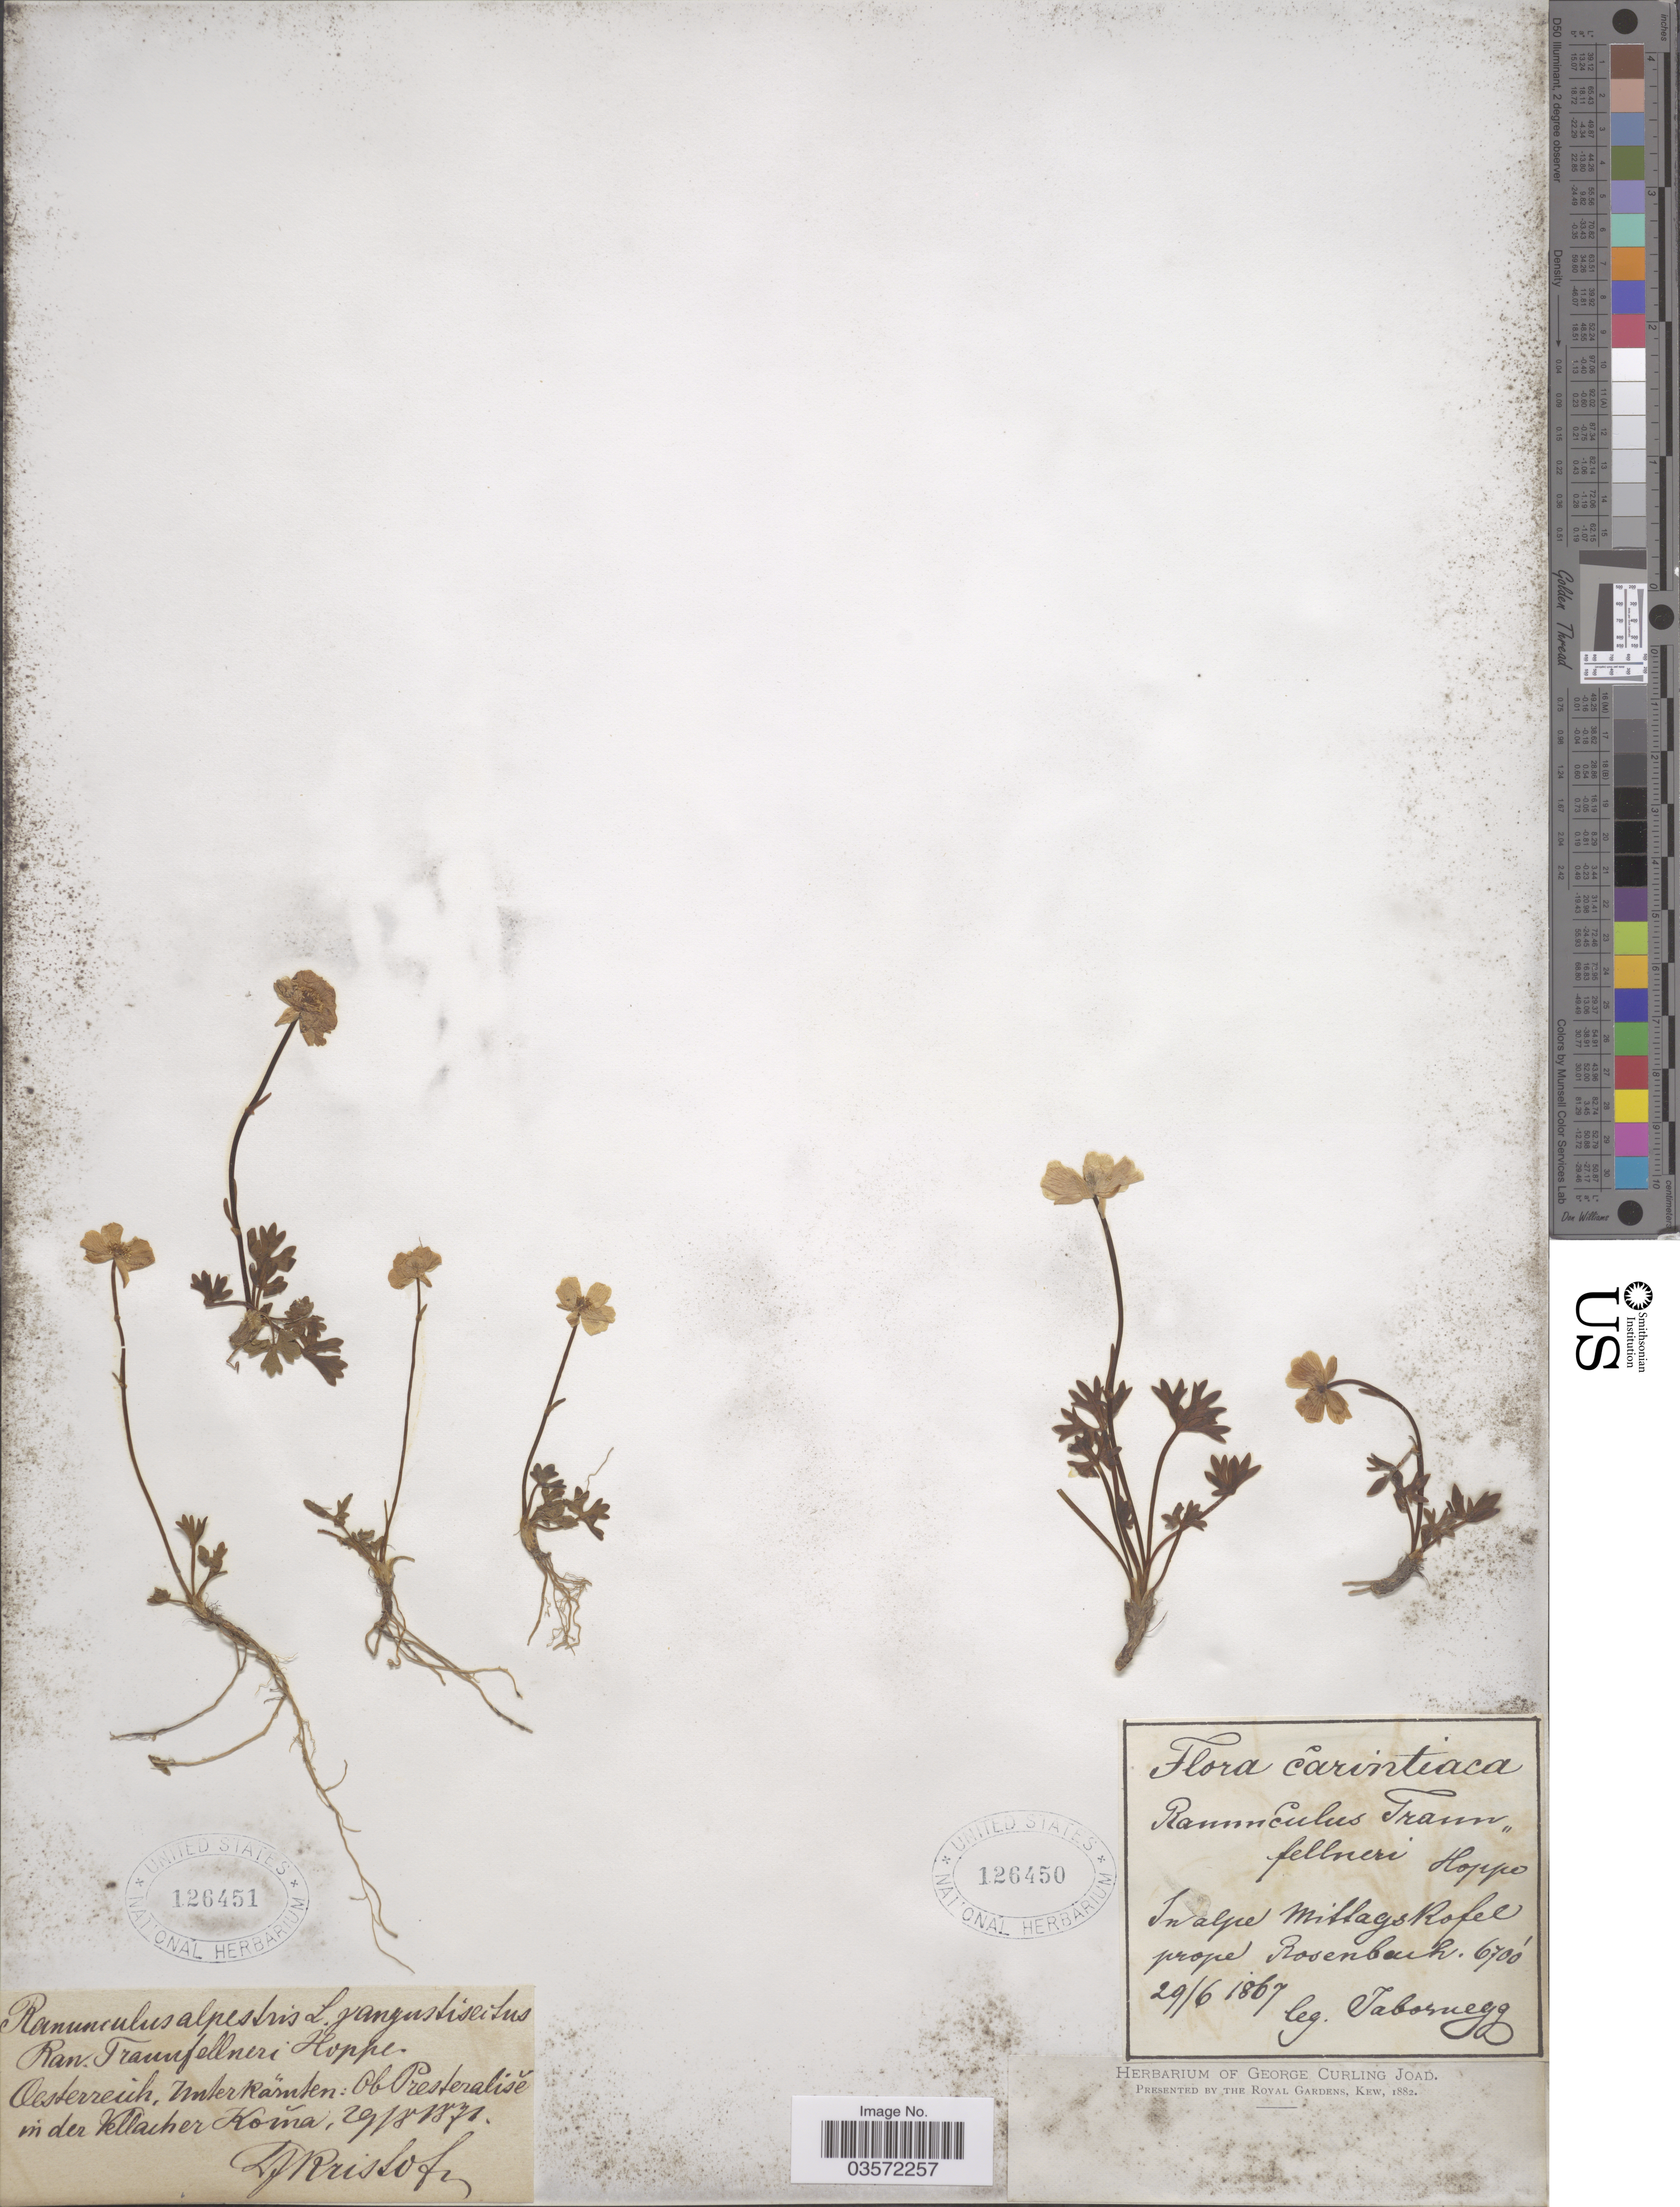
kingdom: Plantae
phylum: Tracheophyta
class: Magnoliopsida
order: Ranunculales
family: Ranunculaceae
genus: Ranunculus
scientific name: Ranunculus traunfellneri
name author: Hoppe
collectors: Tabornegg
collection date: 1867-06-29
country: Austria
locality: Carintiaca. In alpe Mittagskofel prope Rosenbach.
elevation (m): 2042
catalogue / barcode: US 126450